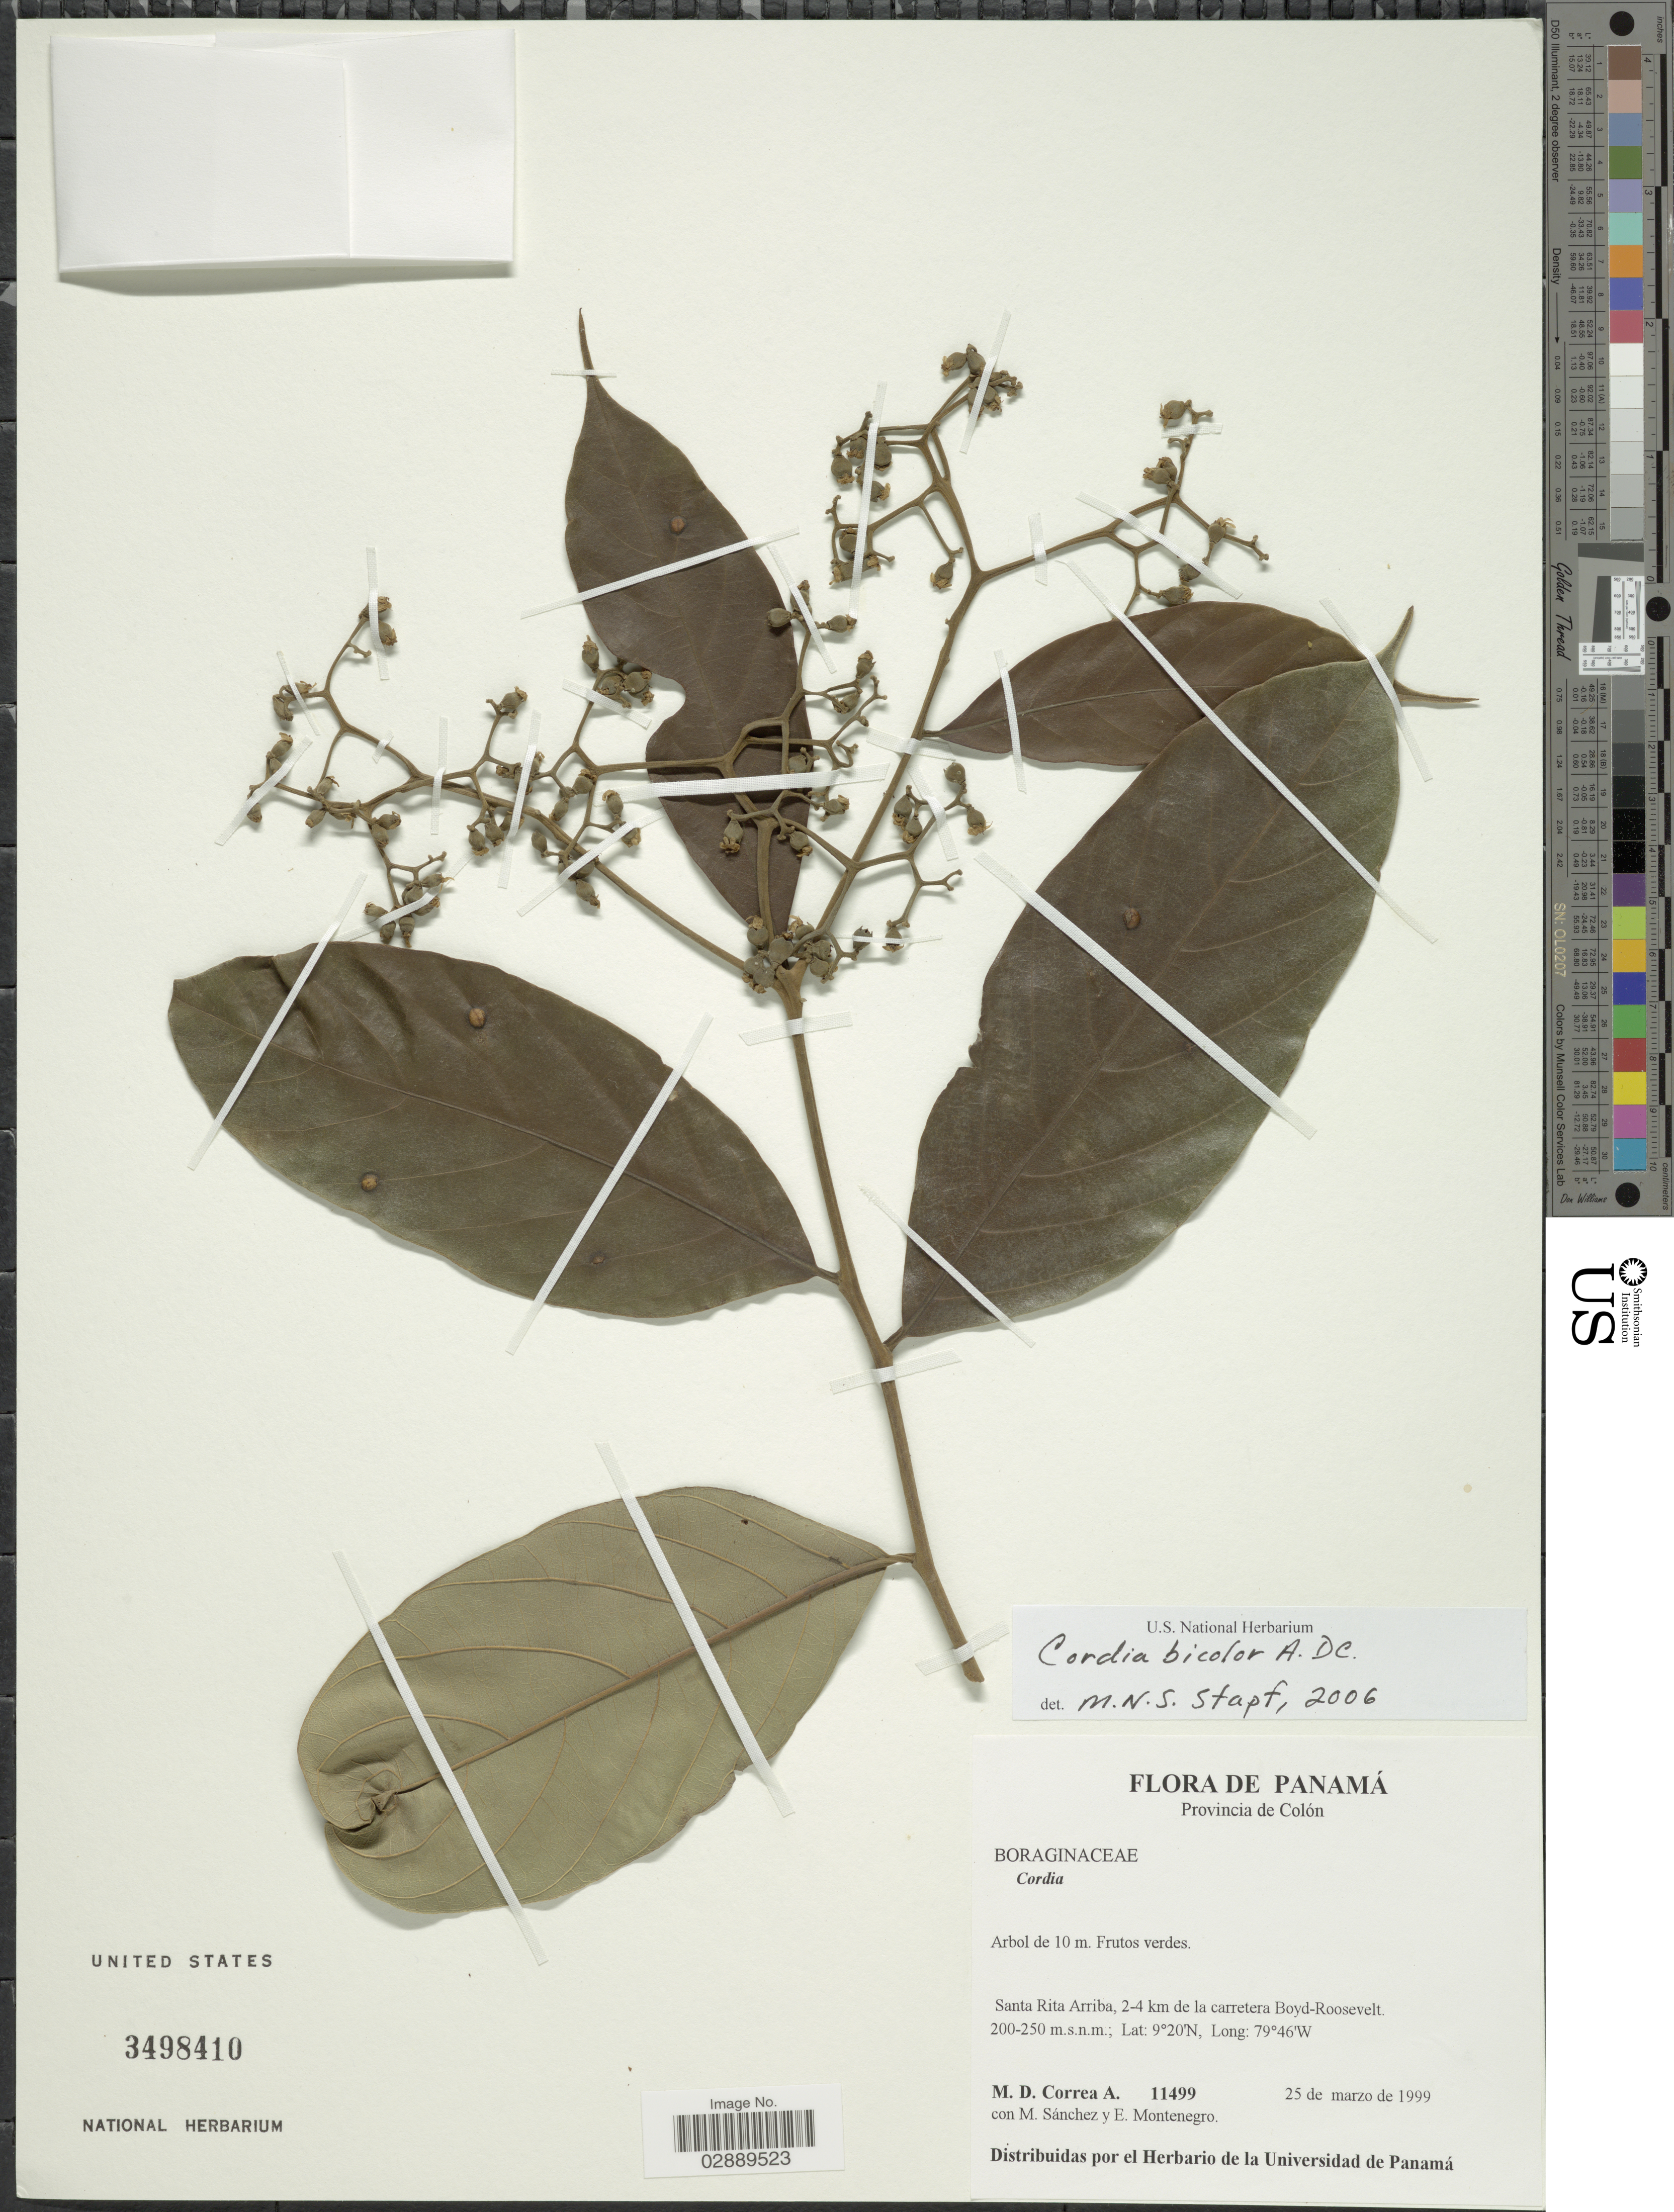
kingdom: Plantae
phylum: Tracheophyta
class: Magnoliopsida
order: Boraginales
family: Cordiaceae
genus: Cordia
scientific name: Cordia bicolor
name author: A. DC.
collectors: M. D. Corrêa-A., M. Sánchez & E. Montenegro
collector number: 11499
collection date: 1999-03-25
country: Panama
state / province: Colón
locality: Santa Rita Arriba, 2-4 km de la carretera Boyd-Roosevelt.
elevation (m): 200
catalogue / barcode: US 3498410